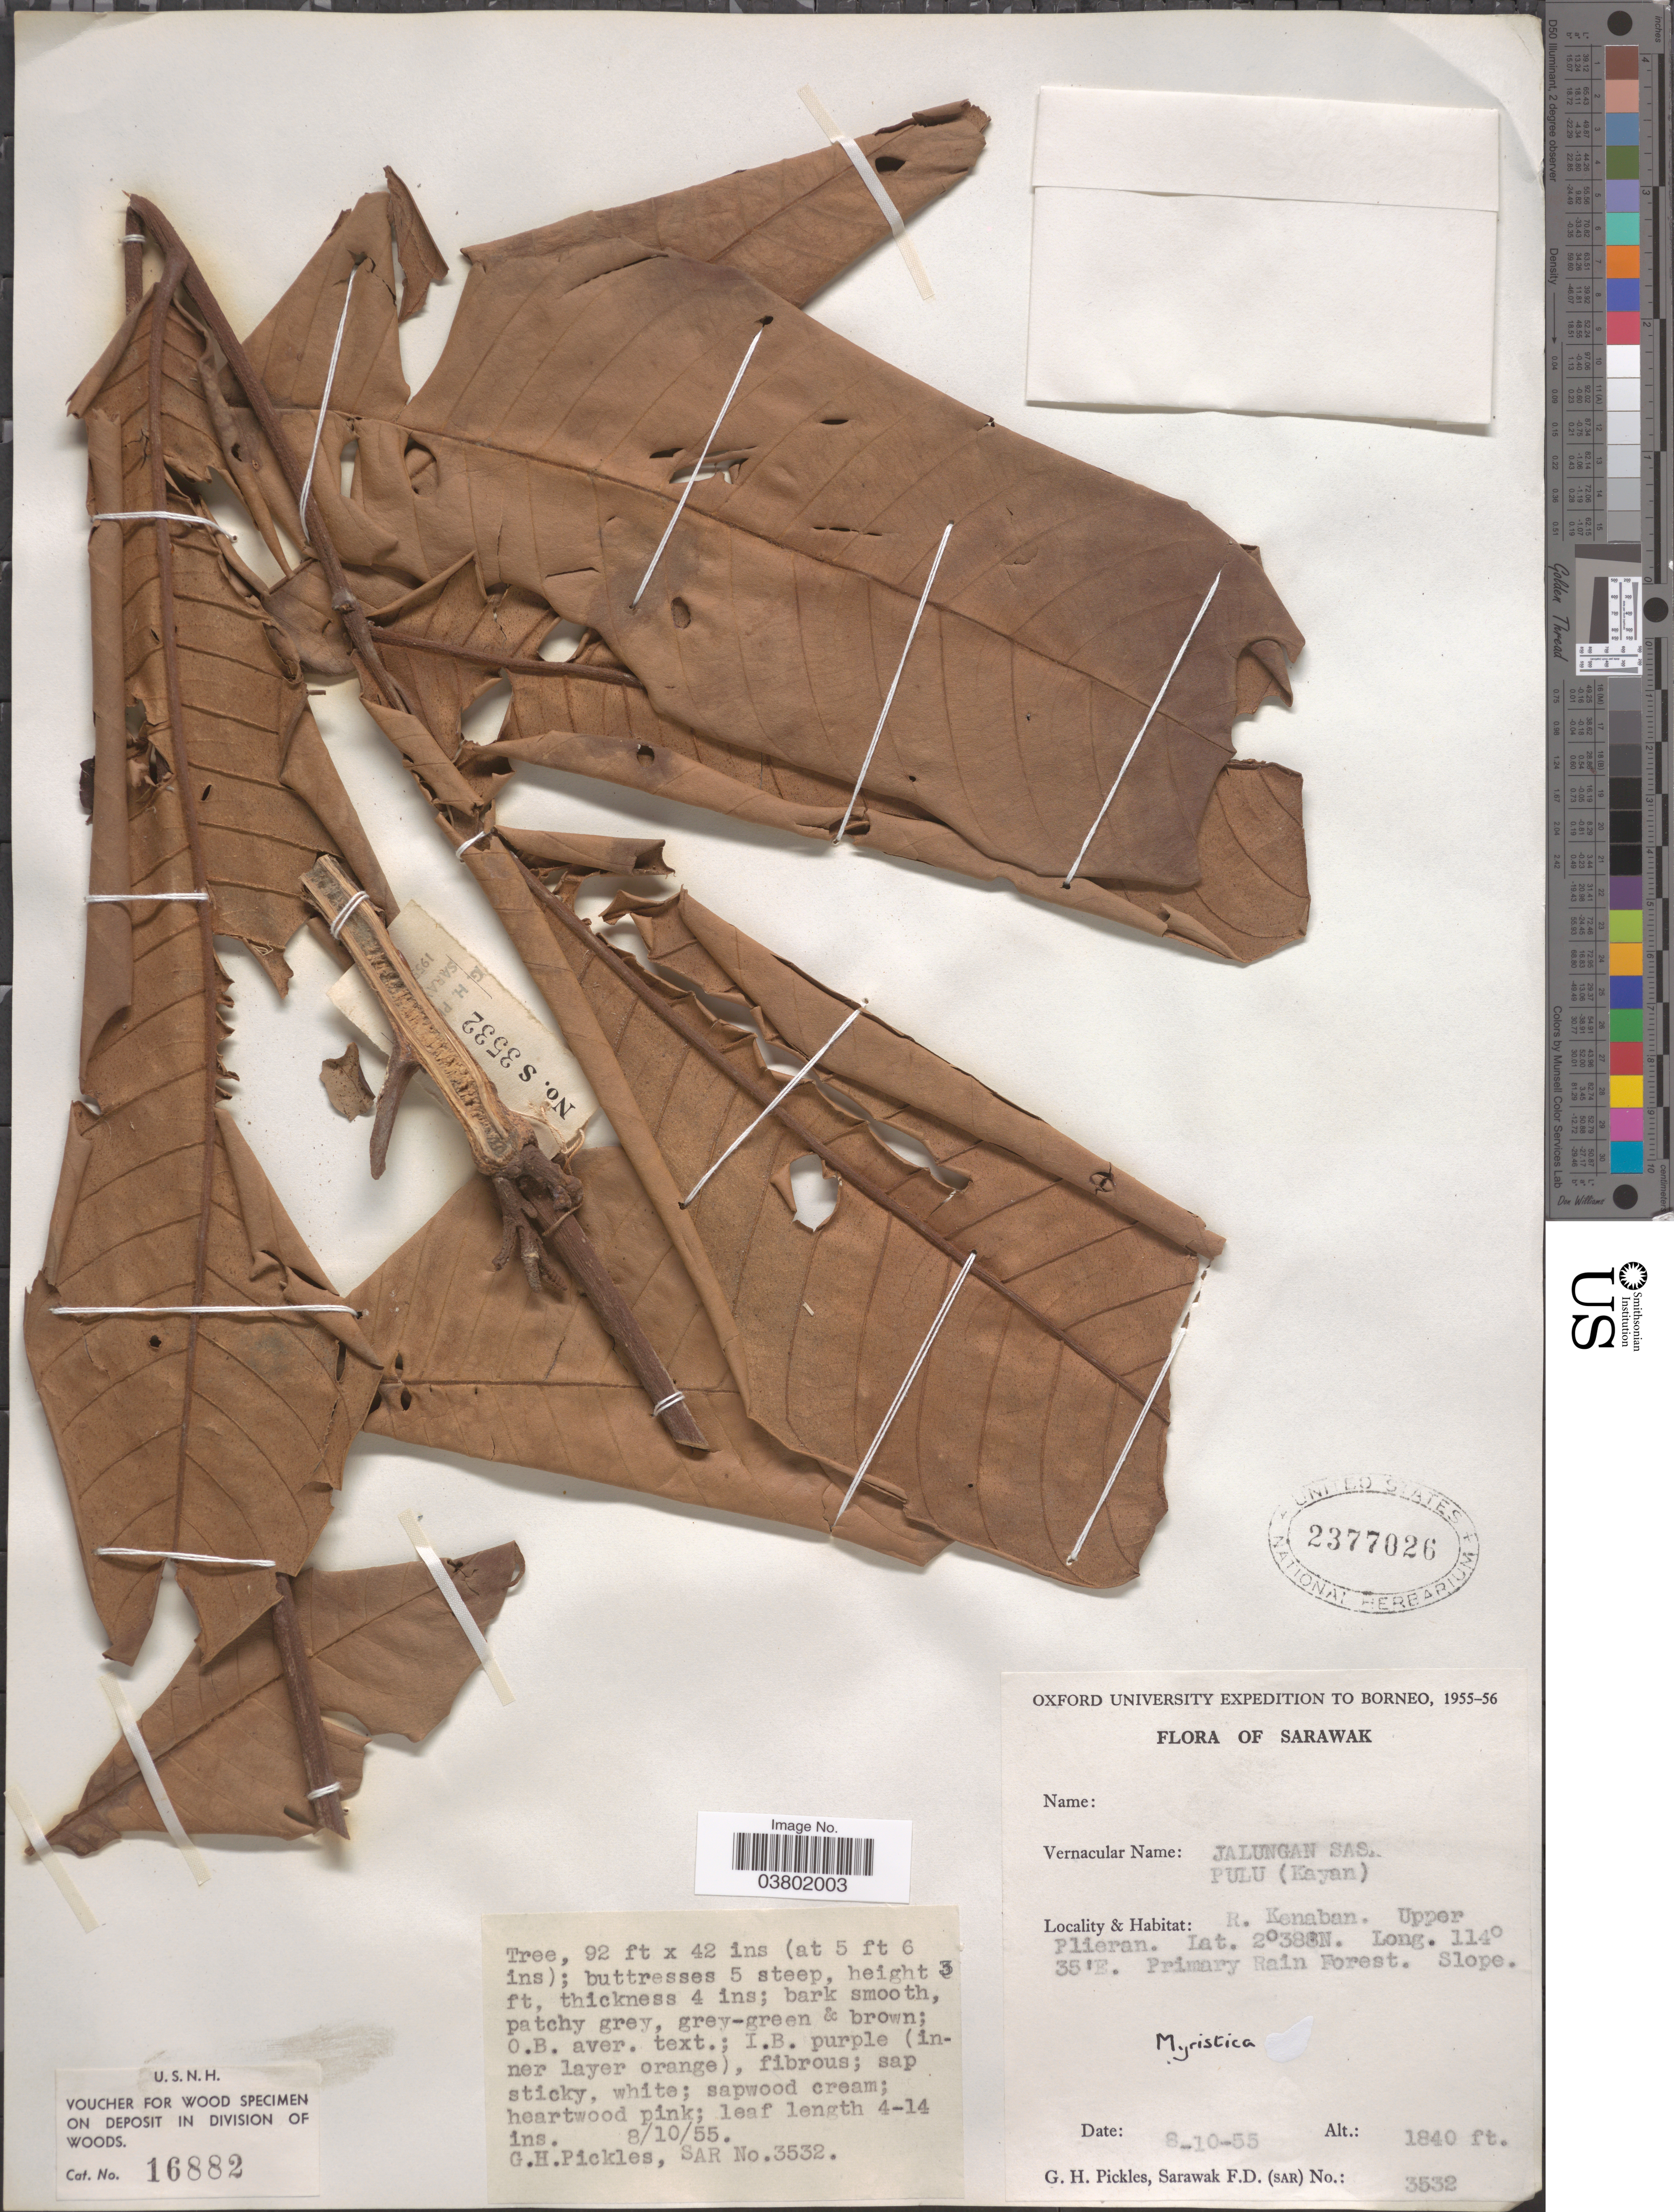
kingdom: Plantae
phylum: Tracheophyta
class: Magnoliopsida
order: Magnoliales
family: Myristicaceae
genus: Myristica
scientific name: Myristica sp.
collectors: G. Pickles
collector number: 3532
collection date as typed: Transcribed d/m/y: 8/10/55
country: Malaysia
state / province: Sarawak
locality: Borneo. R, Kenaban. upper Plieran.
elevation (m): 561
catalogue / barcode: US 2377026